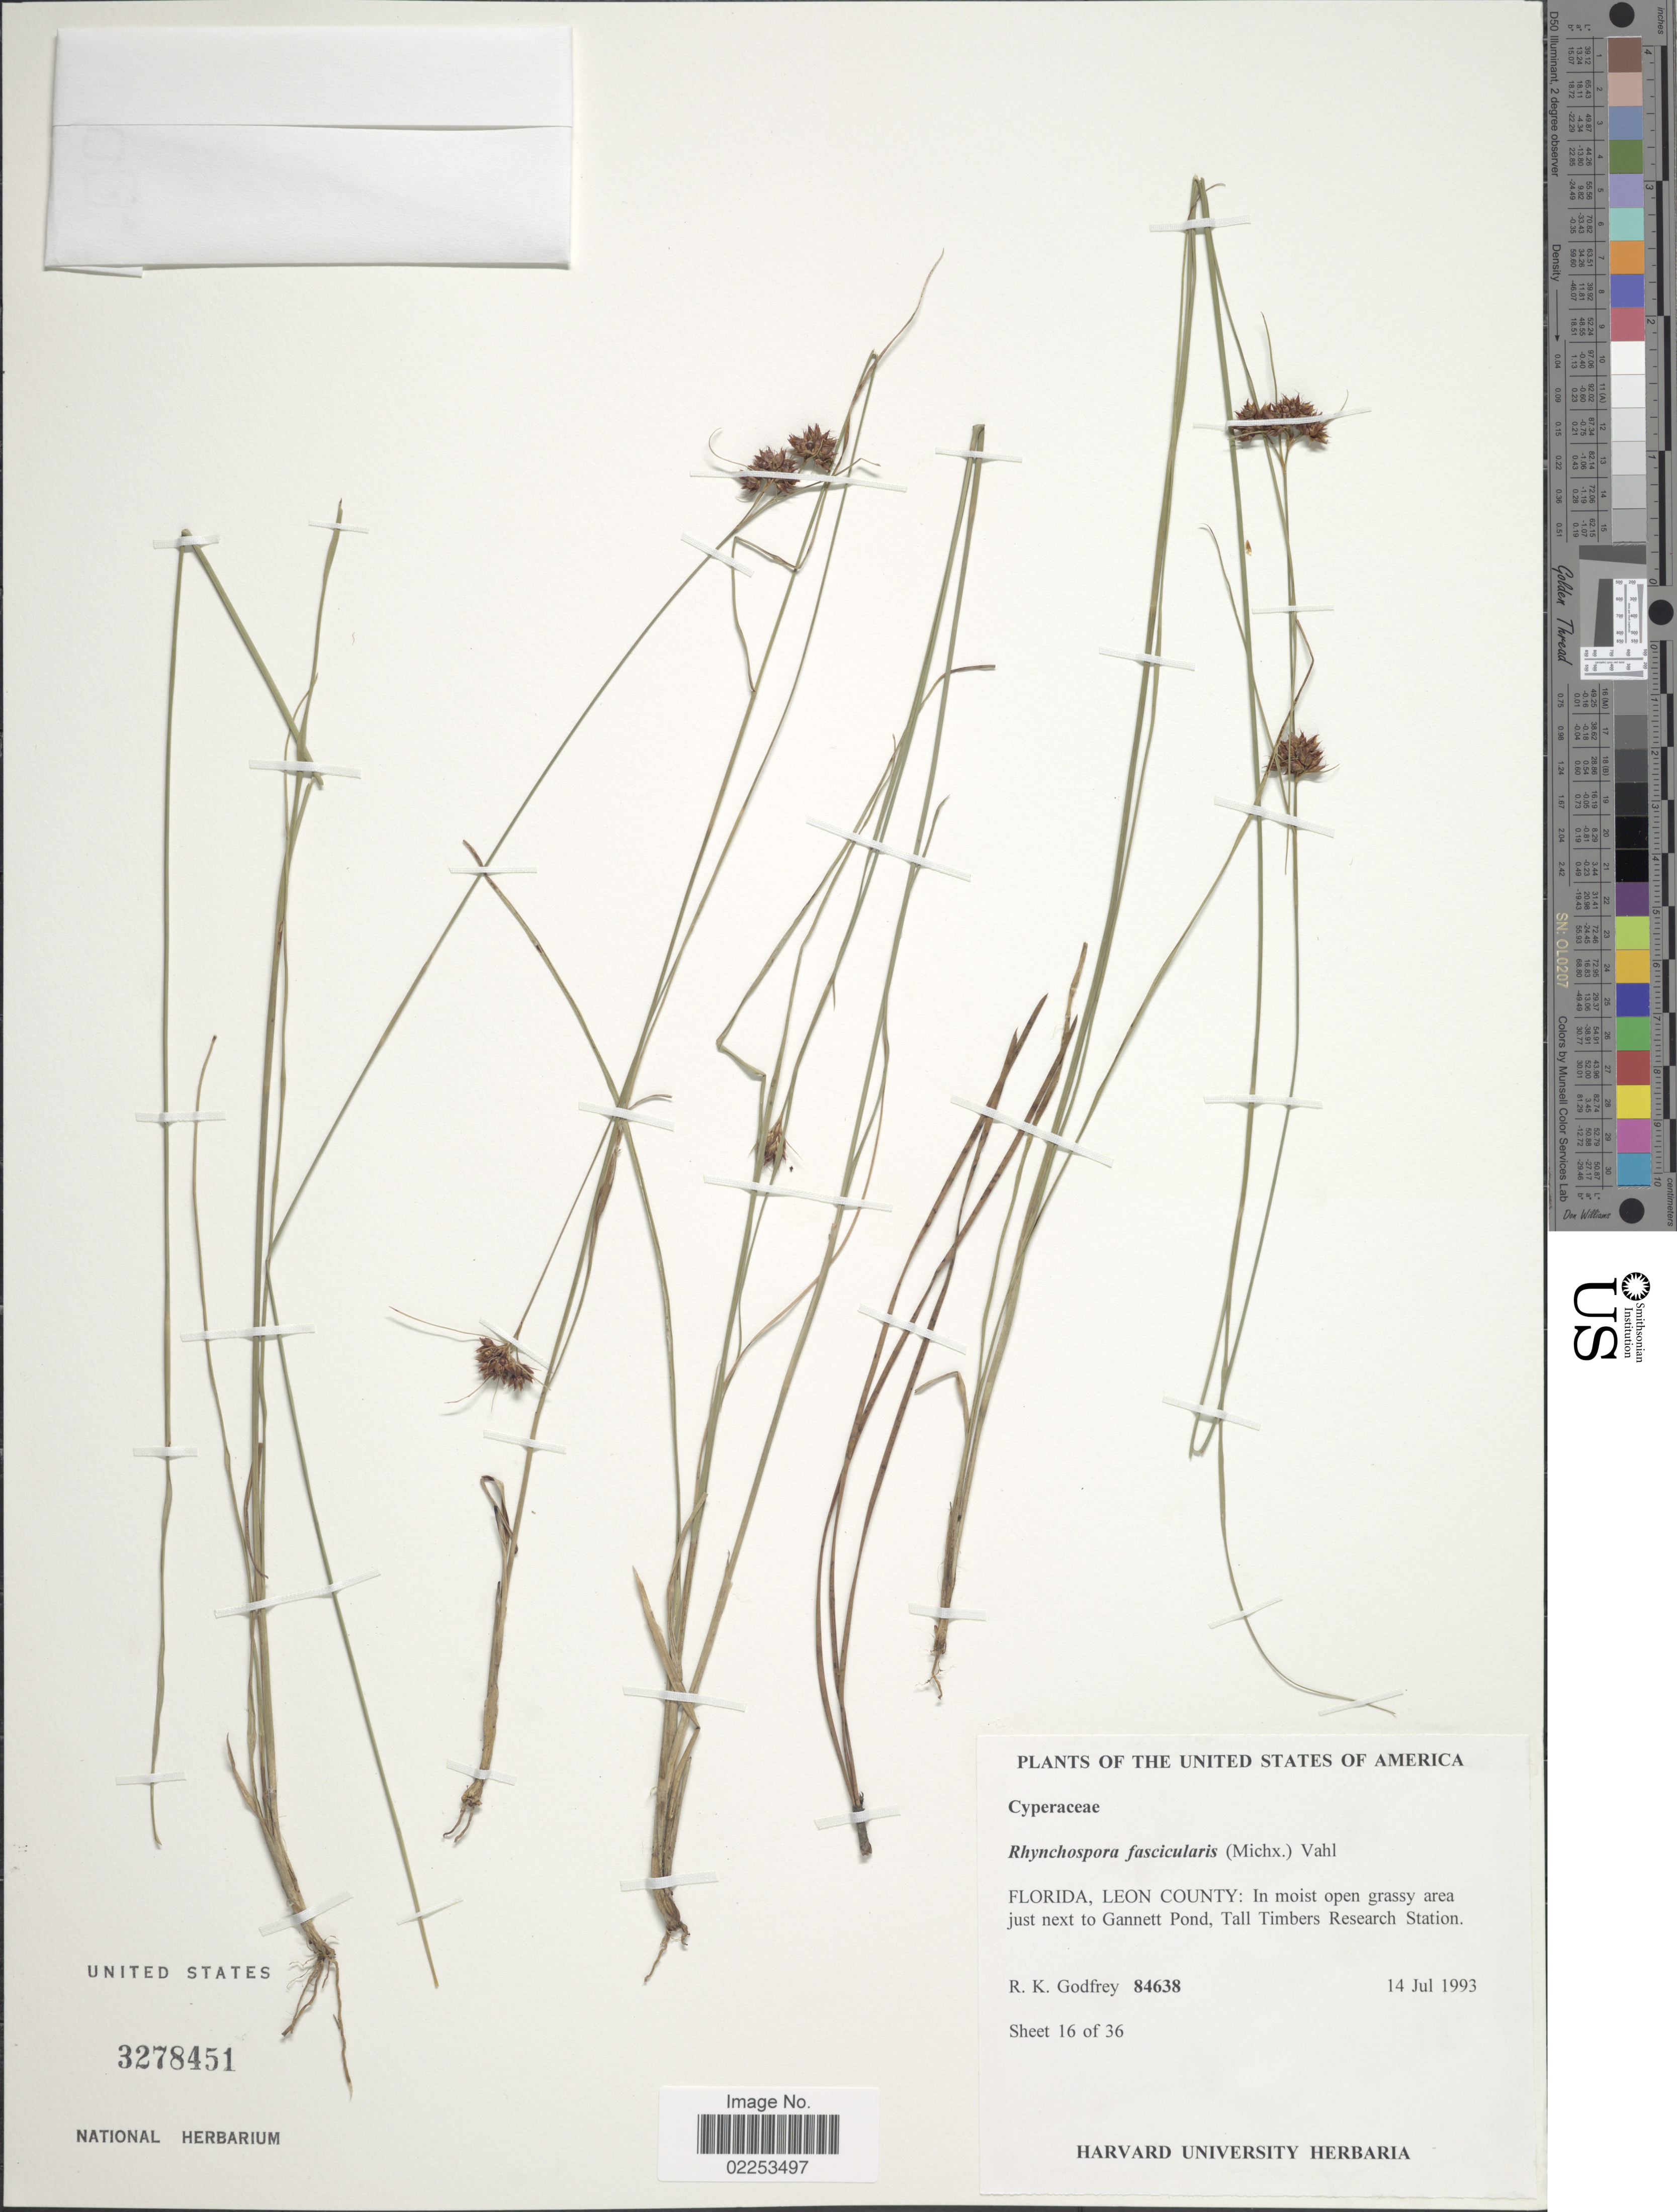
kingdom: Plantae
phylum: Tracheophyta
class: Liliopsida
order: Poales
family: Cyperaceae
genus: Rhynchospora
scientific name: Rhynchospora fascicularis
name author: (Michx.) Vahl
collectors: R. K. Godfrey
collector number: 84638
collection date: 1993-07-14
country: United States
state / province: Florida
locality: United States of America, Leon County, next to Gannett Pond, Tall Timbers Research Station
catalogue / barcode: US 3278451